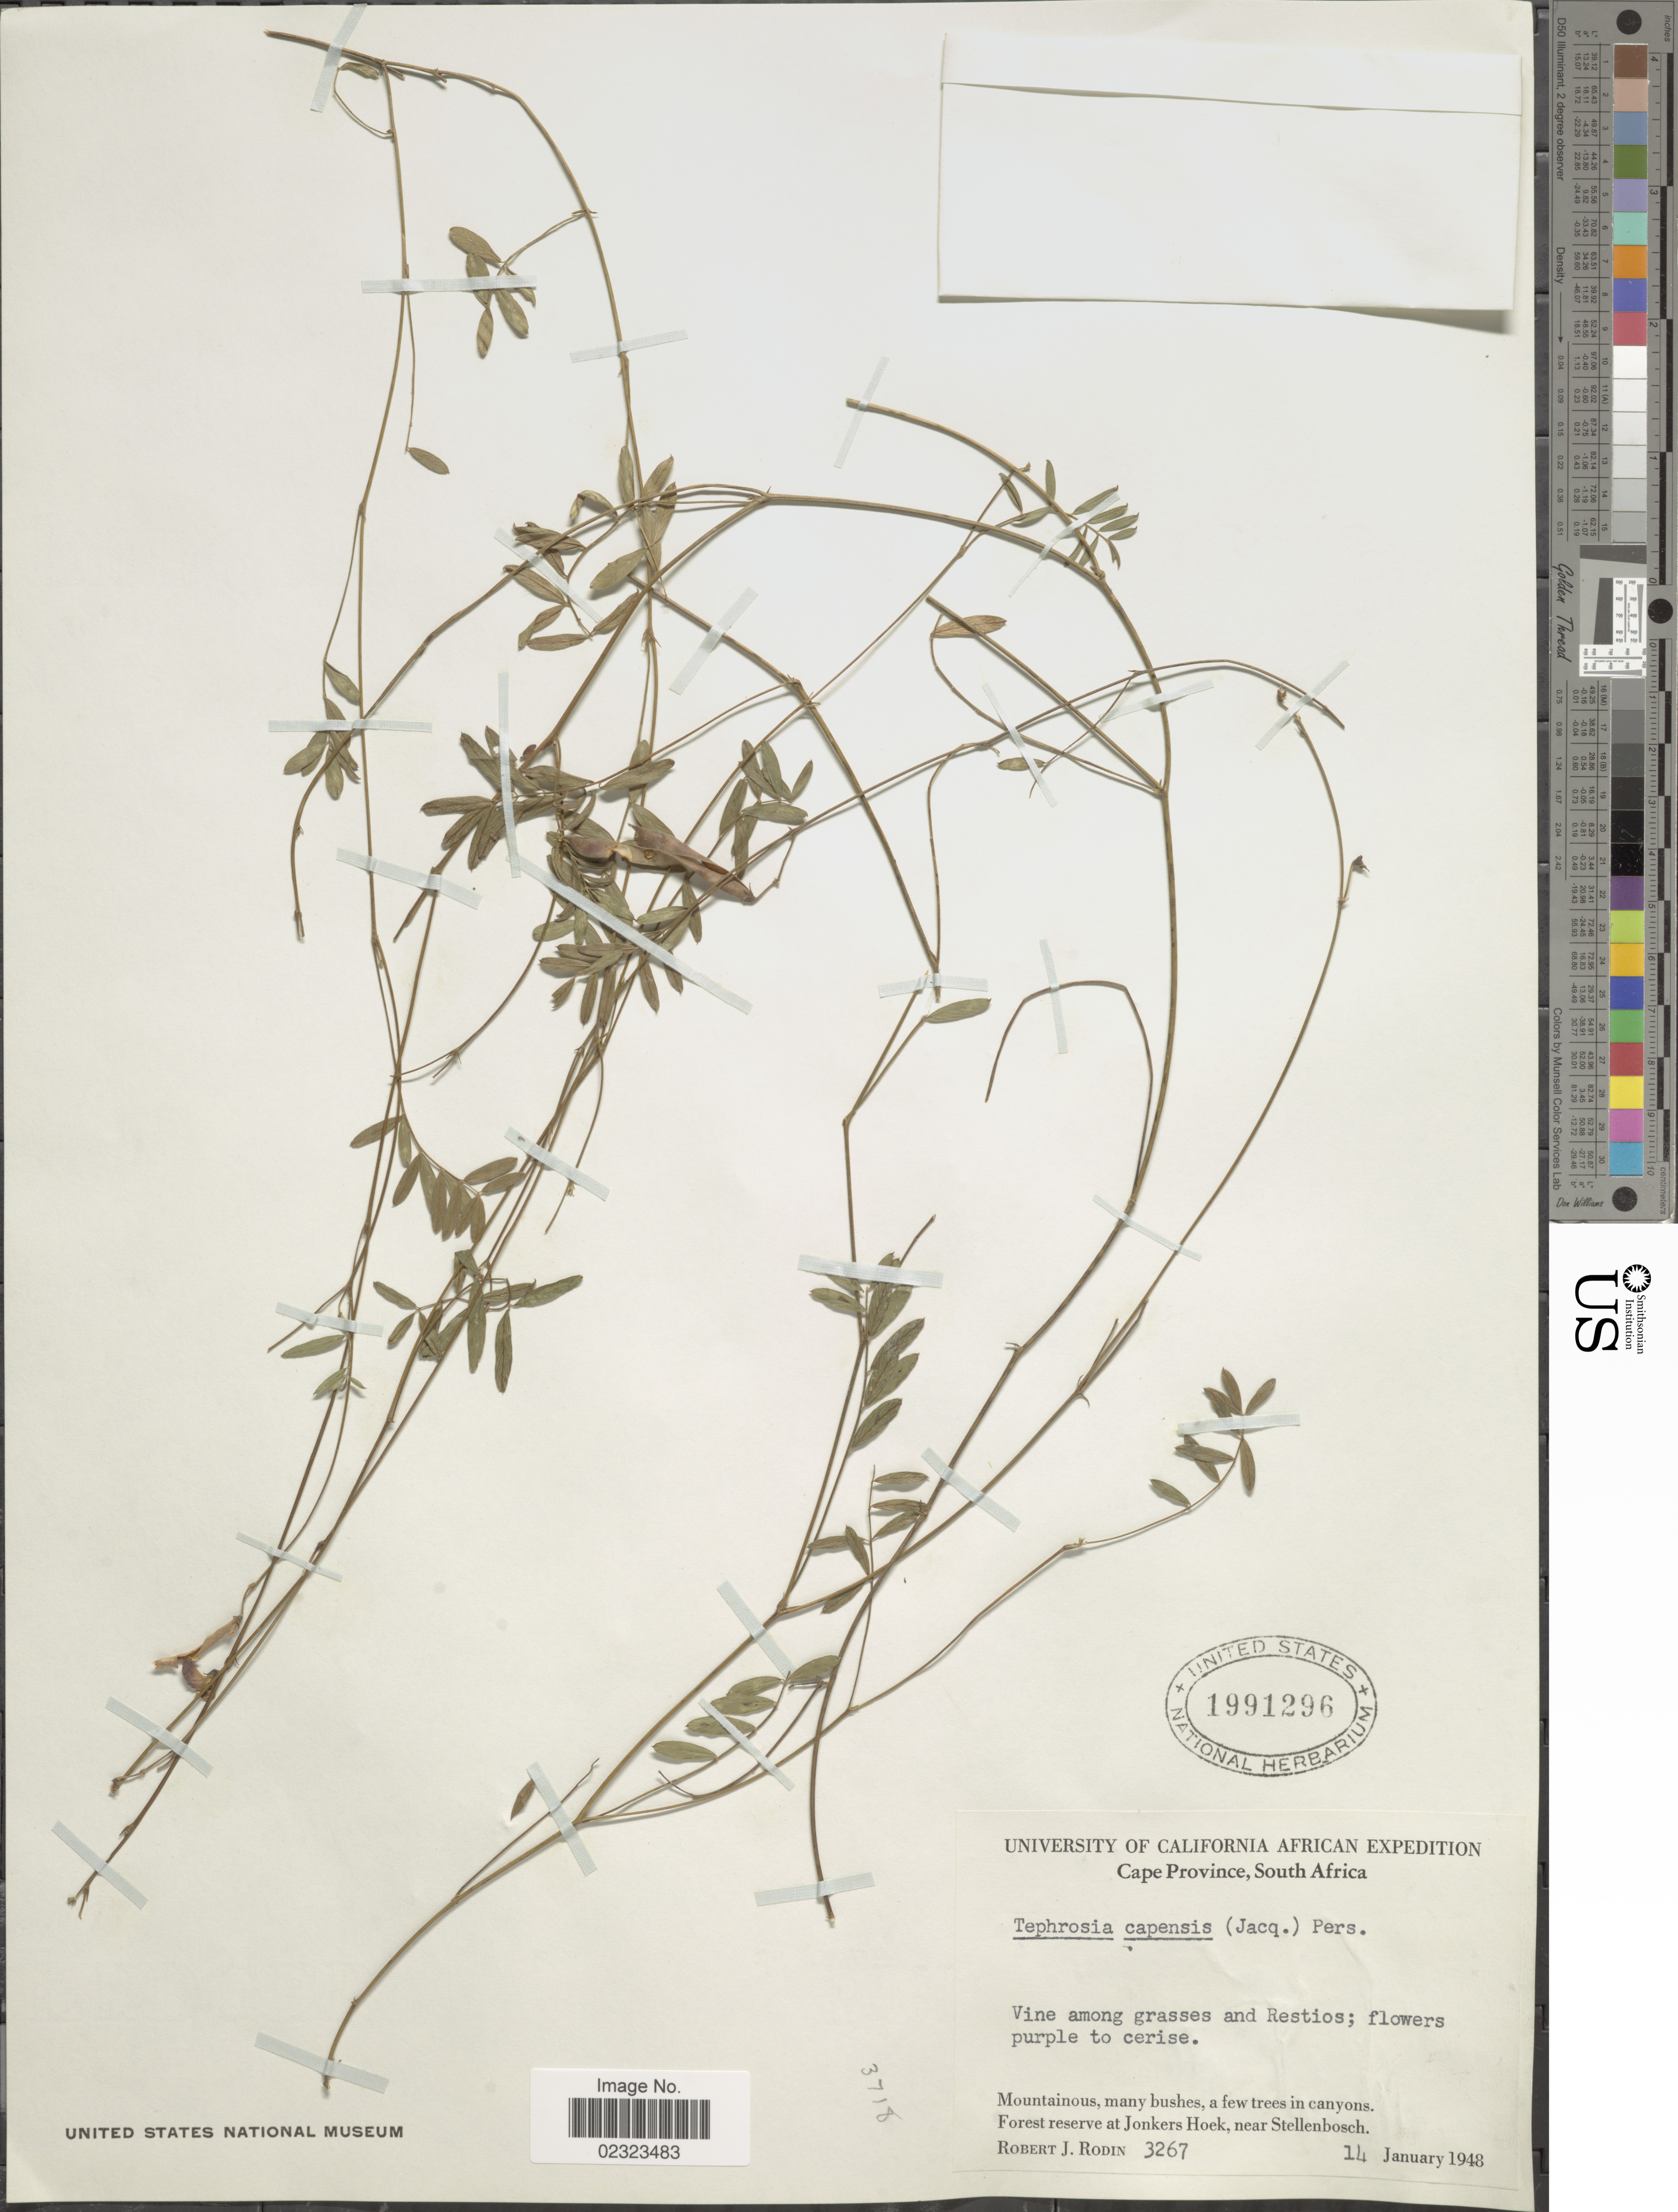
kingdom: Plantae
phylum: Tracheophyta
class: Magnoliopsida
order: Fabales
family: Fabaceae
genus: Tephrosia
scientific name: Tephrosia capensis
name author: (Jacq.) Pers.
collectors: R. J. Rodin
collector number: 3267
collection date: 1948-01-14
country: South Africa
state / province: Western Cape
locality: Vine among grasses and Restios, Mountainous, many bushes, a few trees in canyons, Forest reserve at Jonkers Hoek, near Stellenbosch.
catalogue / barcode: US 1991296